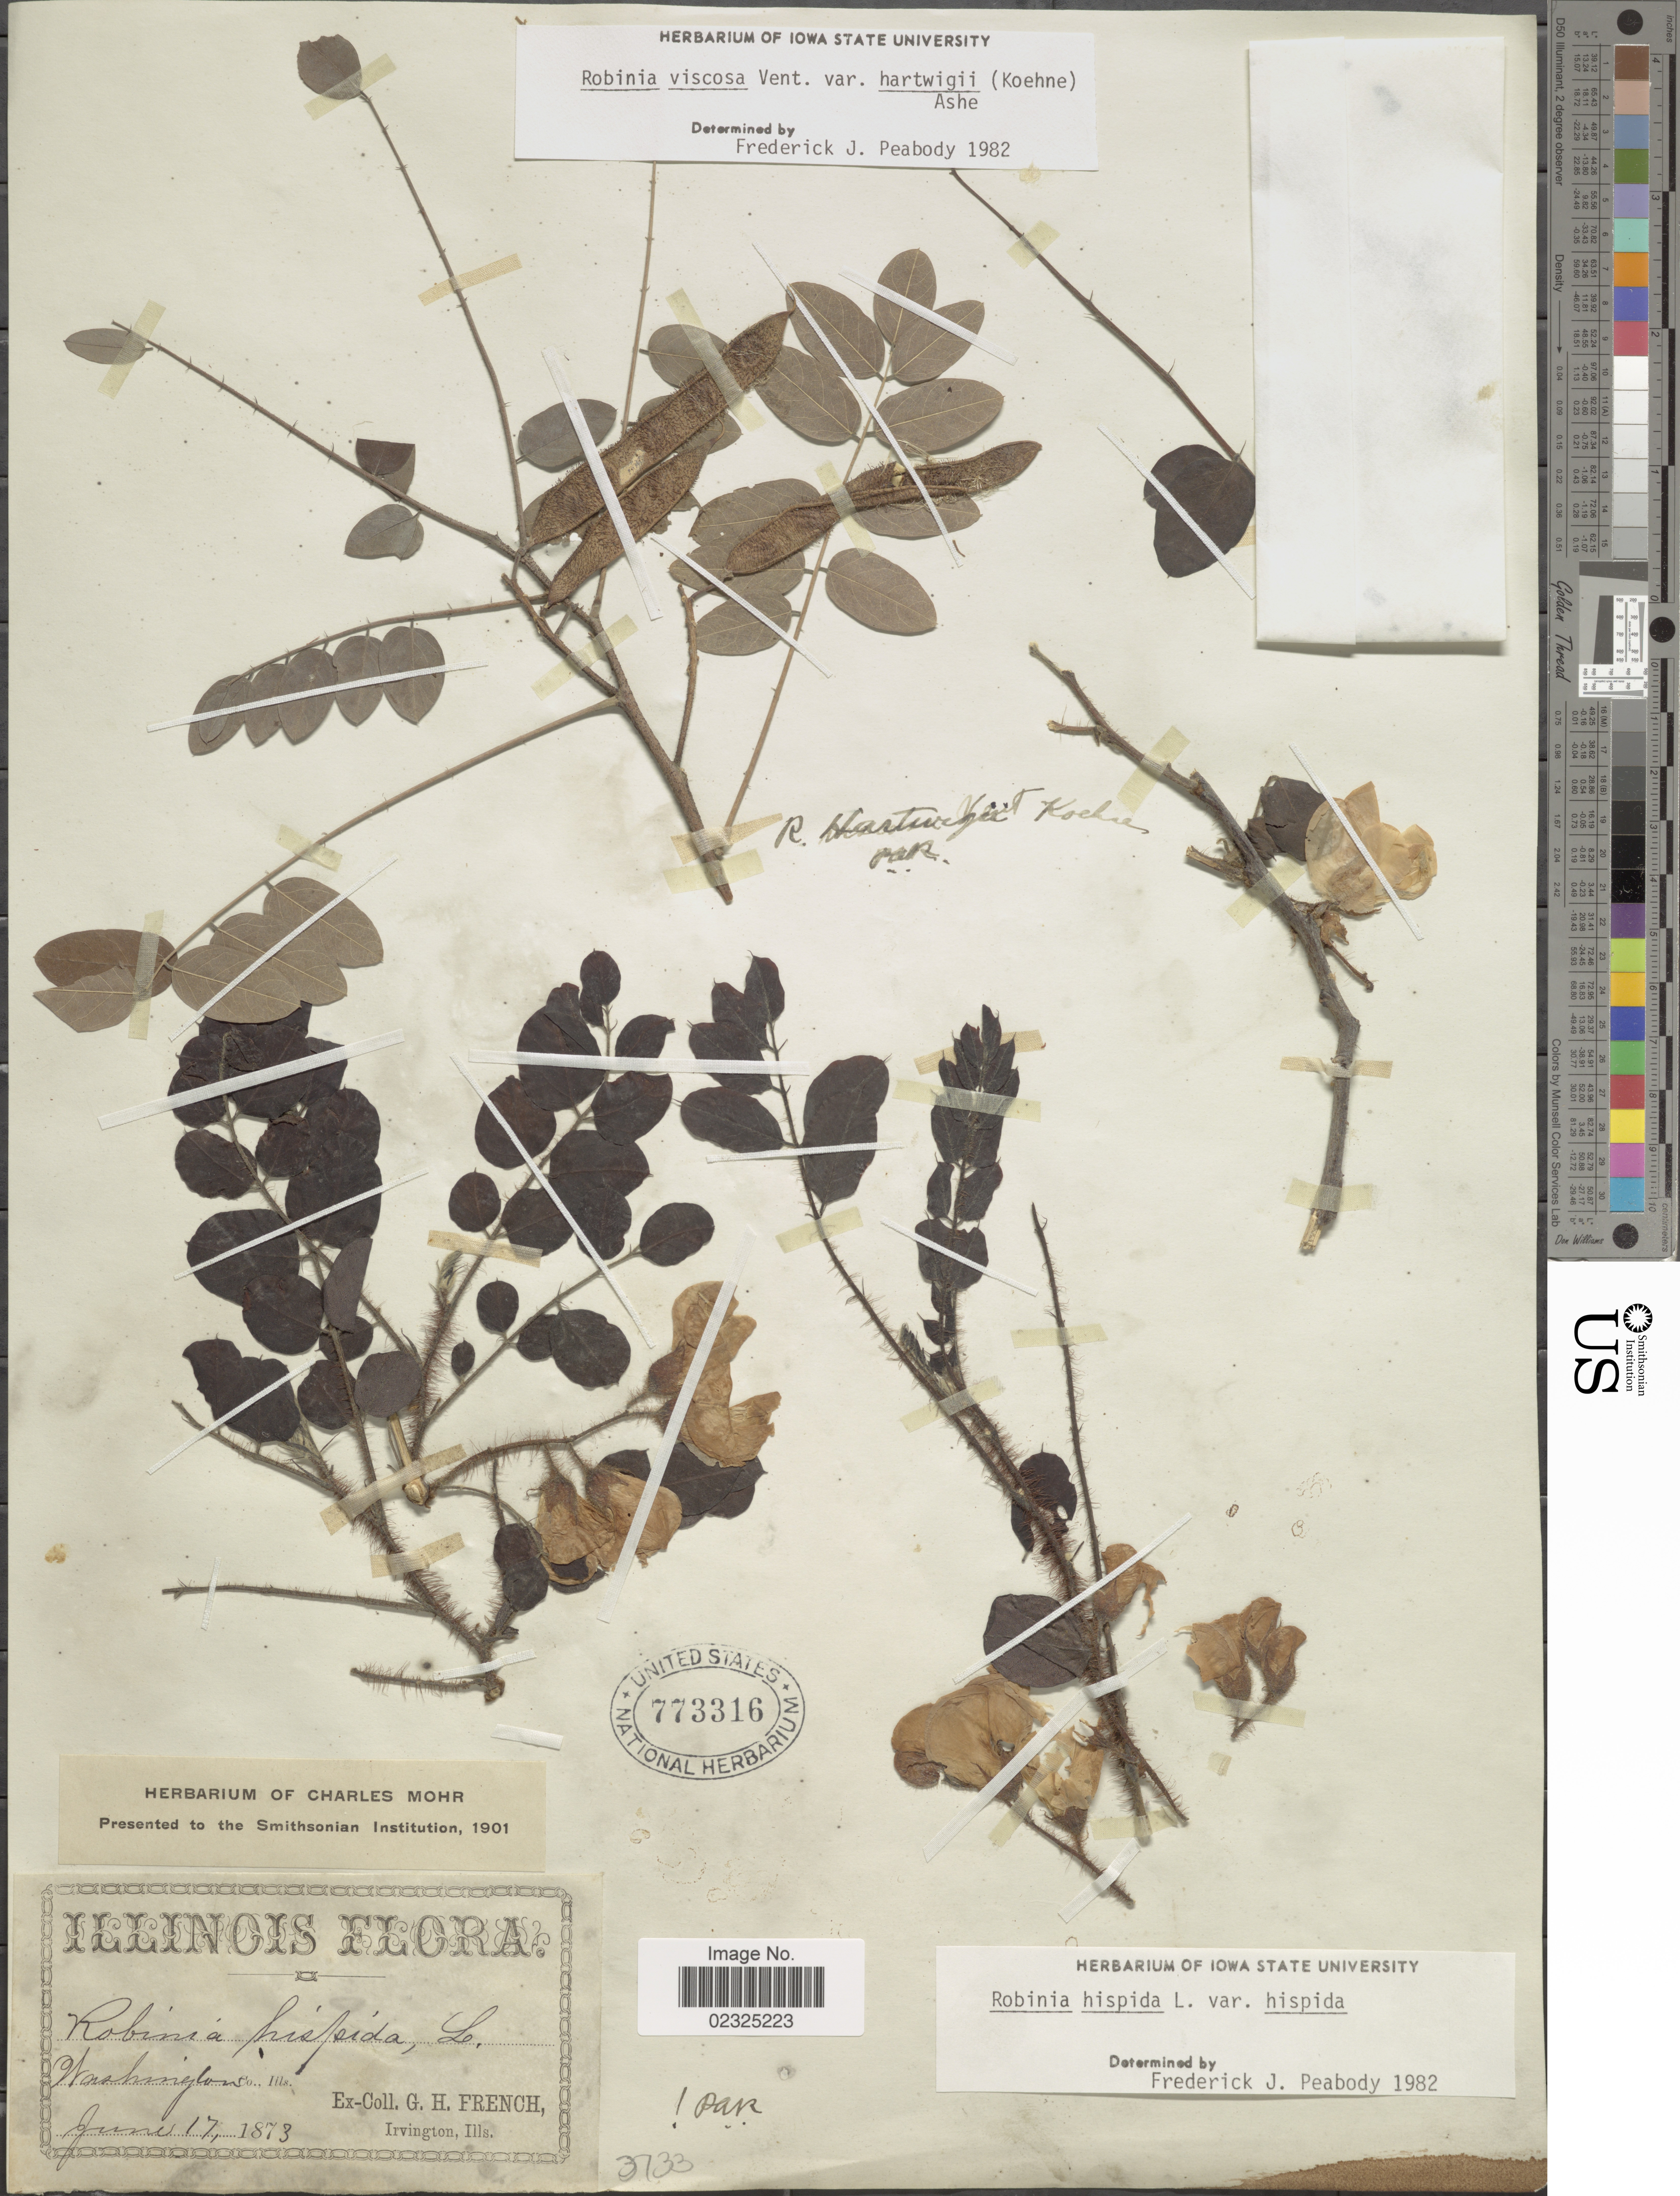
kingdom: Plantae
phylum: Tracheophyta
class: Magnoliopsida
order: Fabales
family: Fabaceae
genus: Robinia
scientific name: Robinia hispida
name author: L.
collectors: G. H. French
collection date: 1873-06-17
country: United States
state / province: Illinois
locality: Washington Co.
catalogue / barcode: US 773316